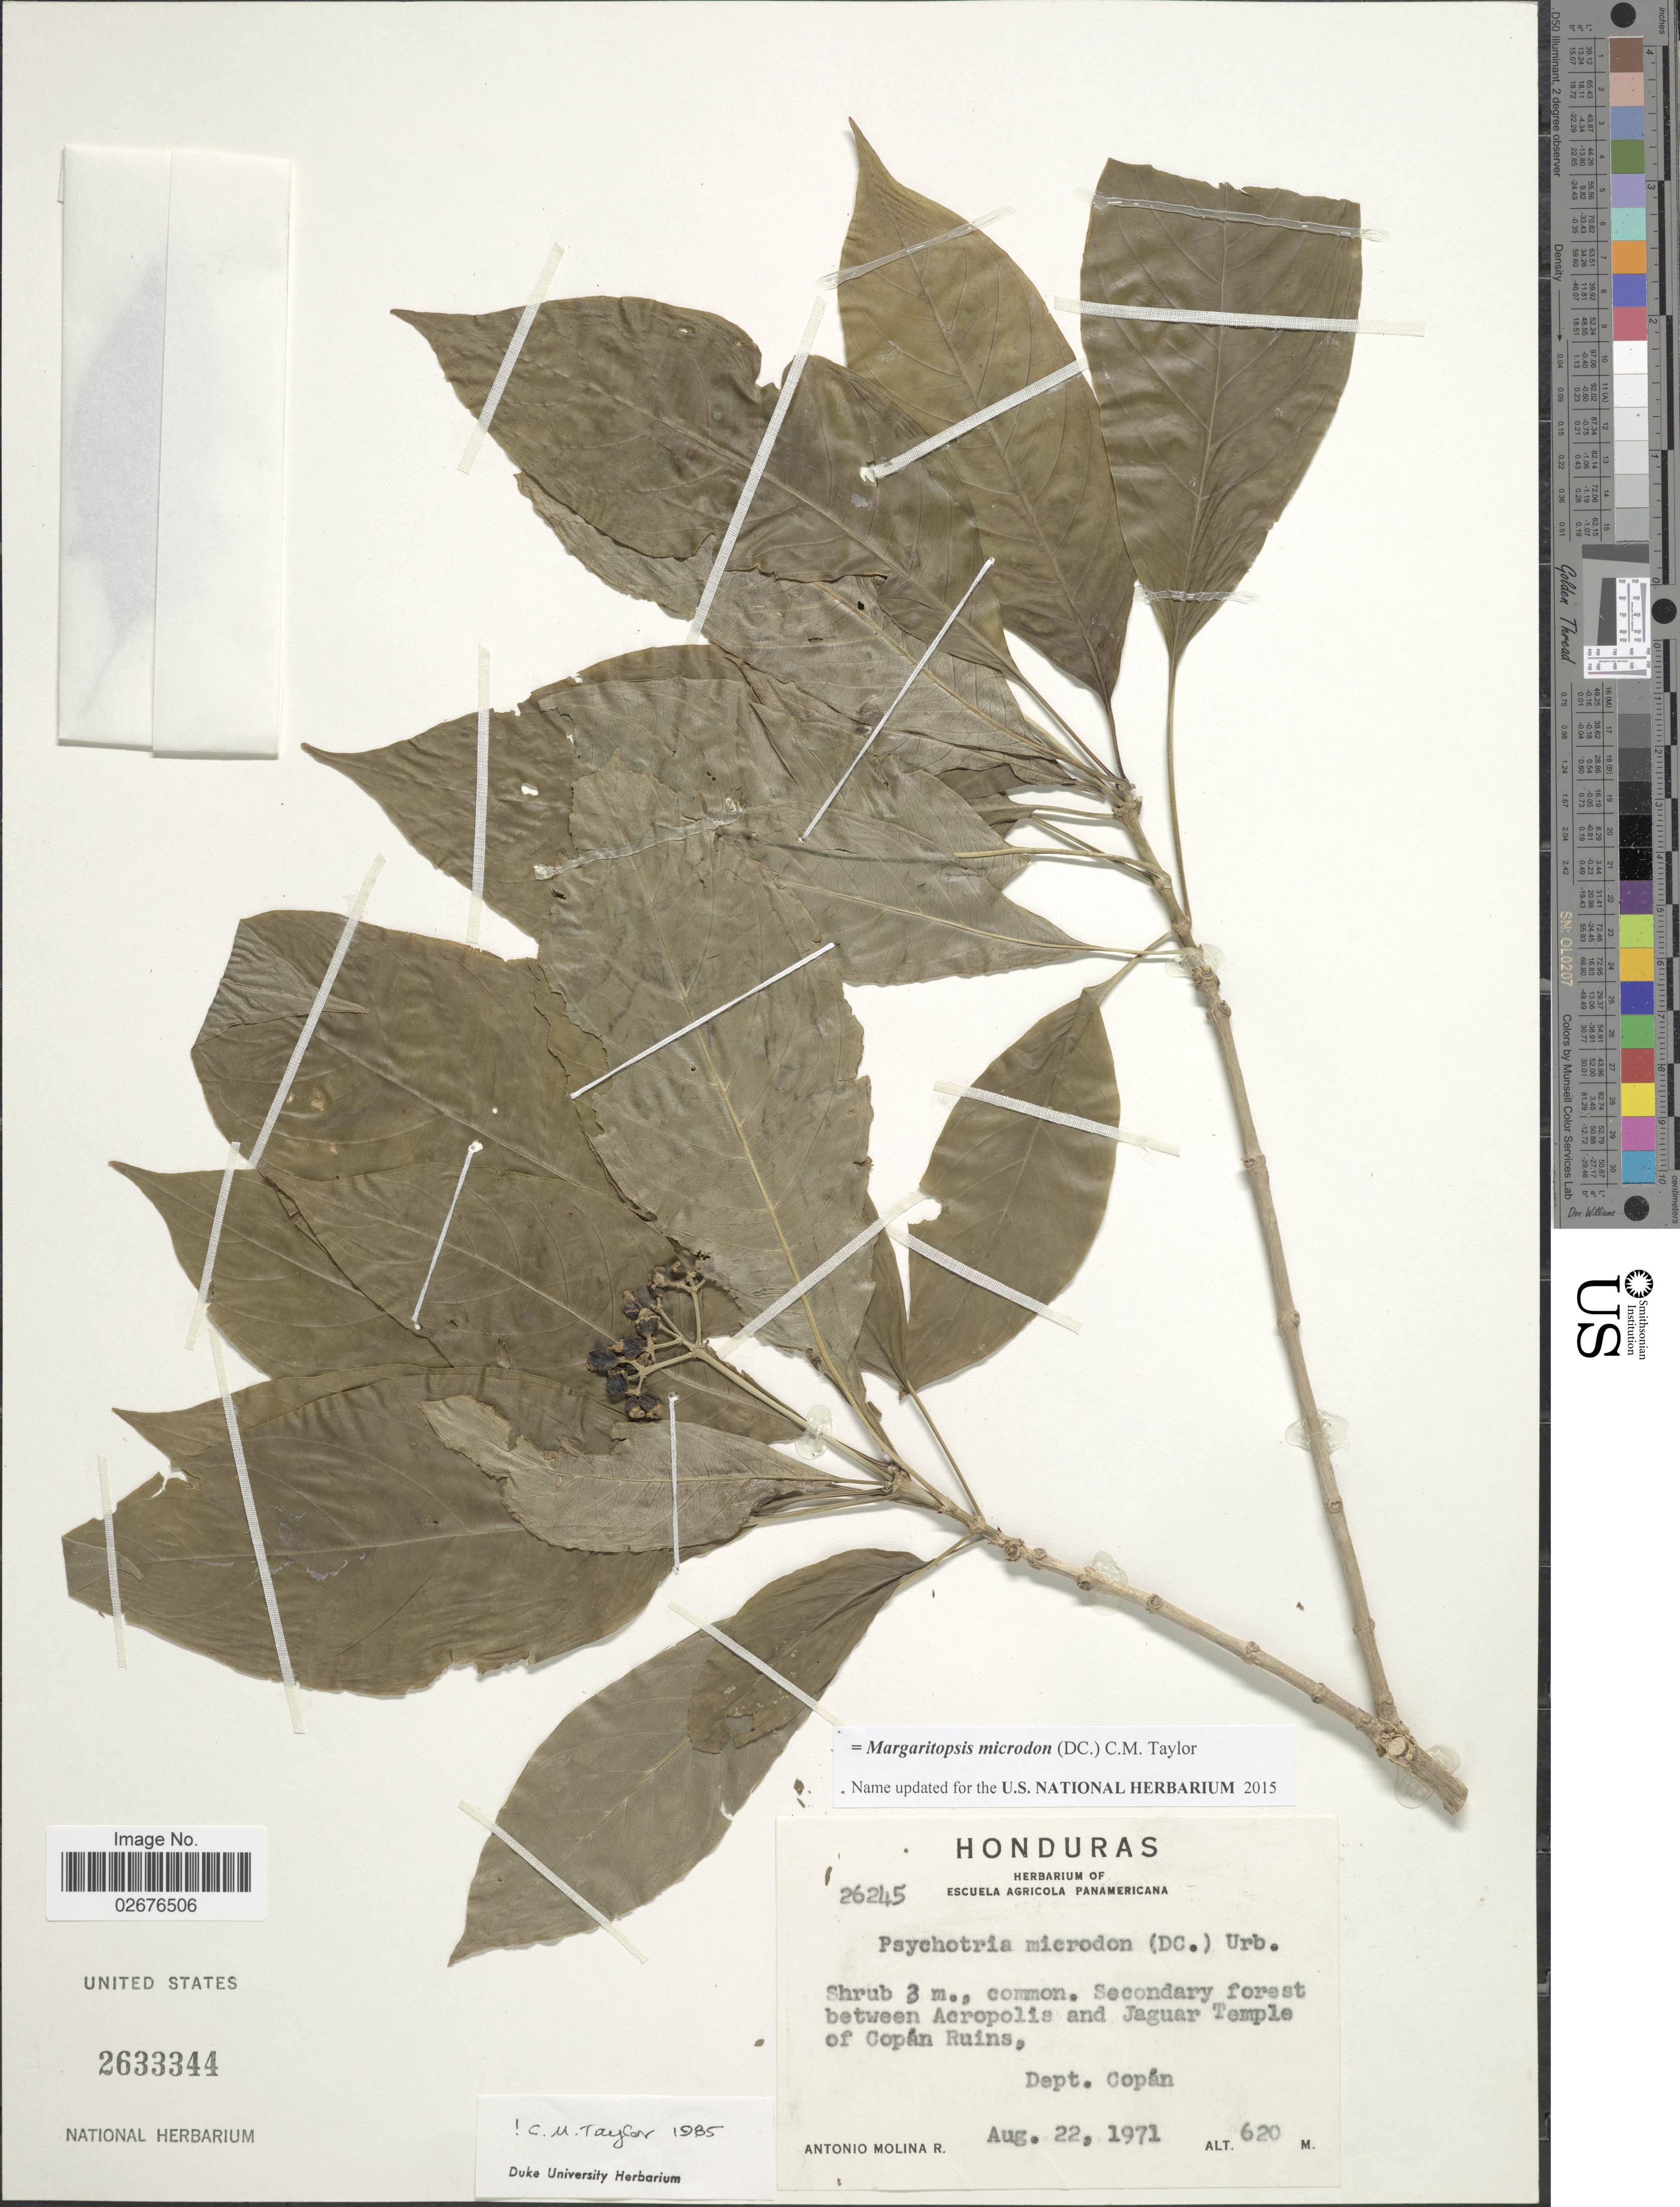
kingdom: Plantae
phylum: Tracheophyta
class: Magnoliopsida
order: Gentianales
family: Rubiaceae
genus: Margaritopsis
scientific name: Margaritopsis microdon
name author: (DC.) C.M. Taylor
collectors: A. Molina R.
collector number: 26245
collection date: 1971-08-22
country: Honduras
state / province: Copán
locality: Secondary forest between Acropolis and Jaguar Temple of Copán Ruins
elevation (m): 620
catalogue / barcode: US 2633344